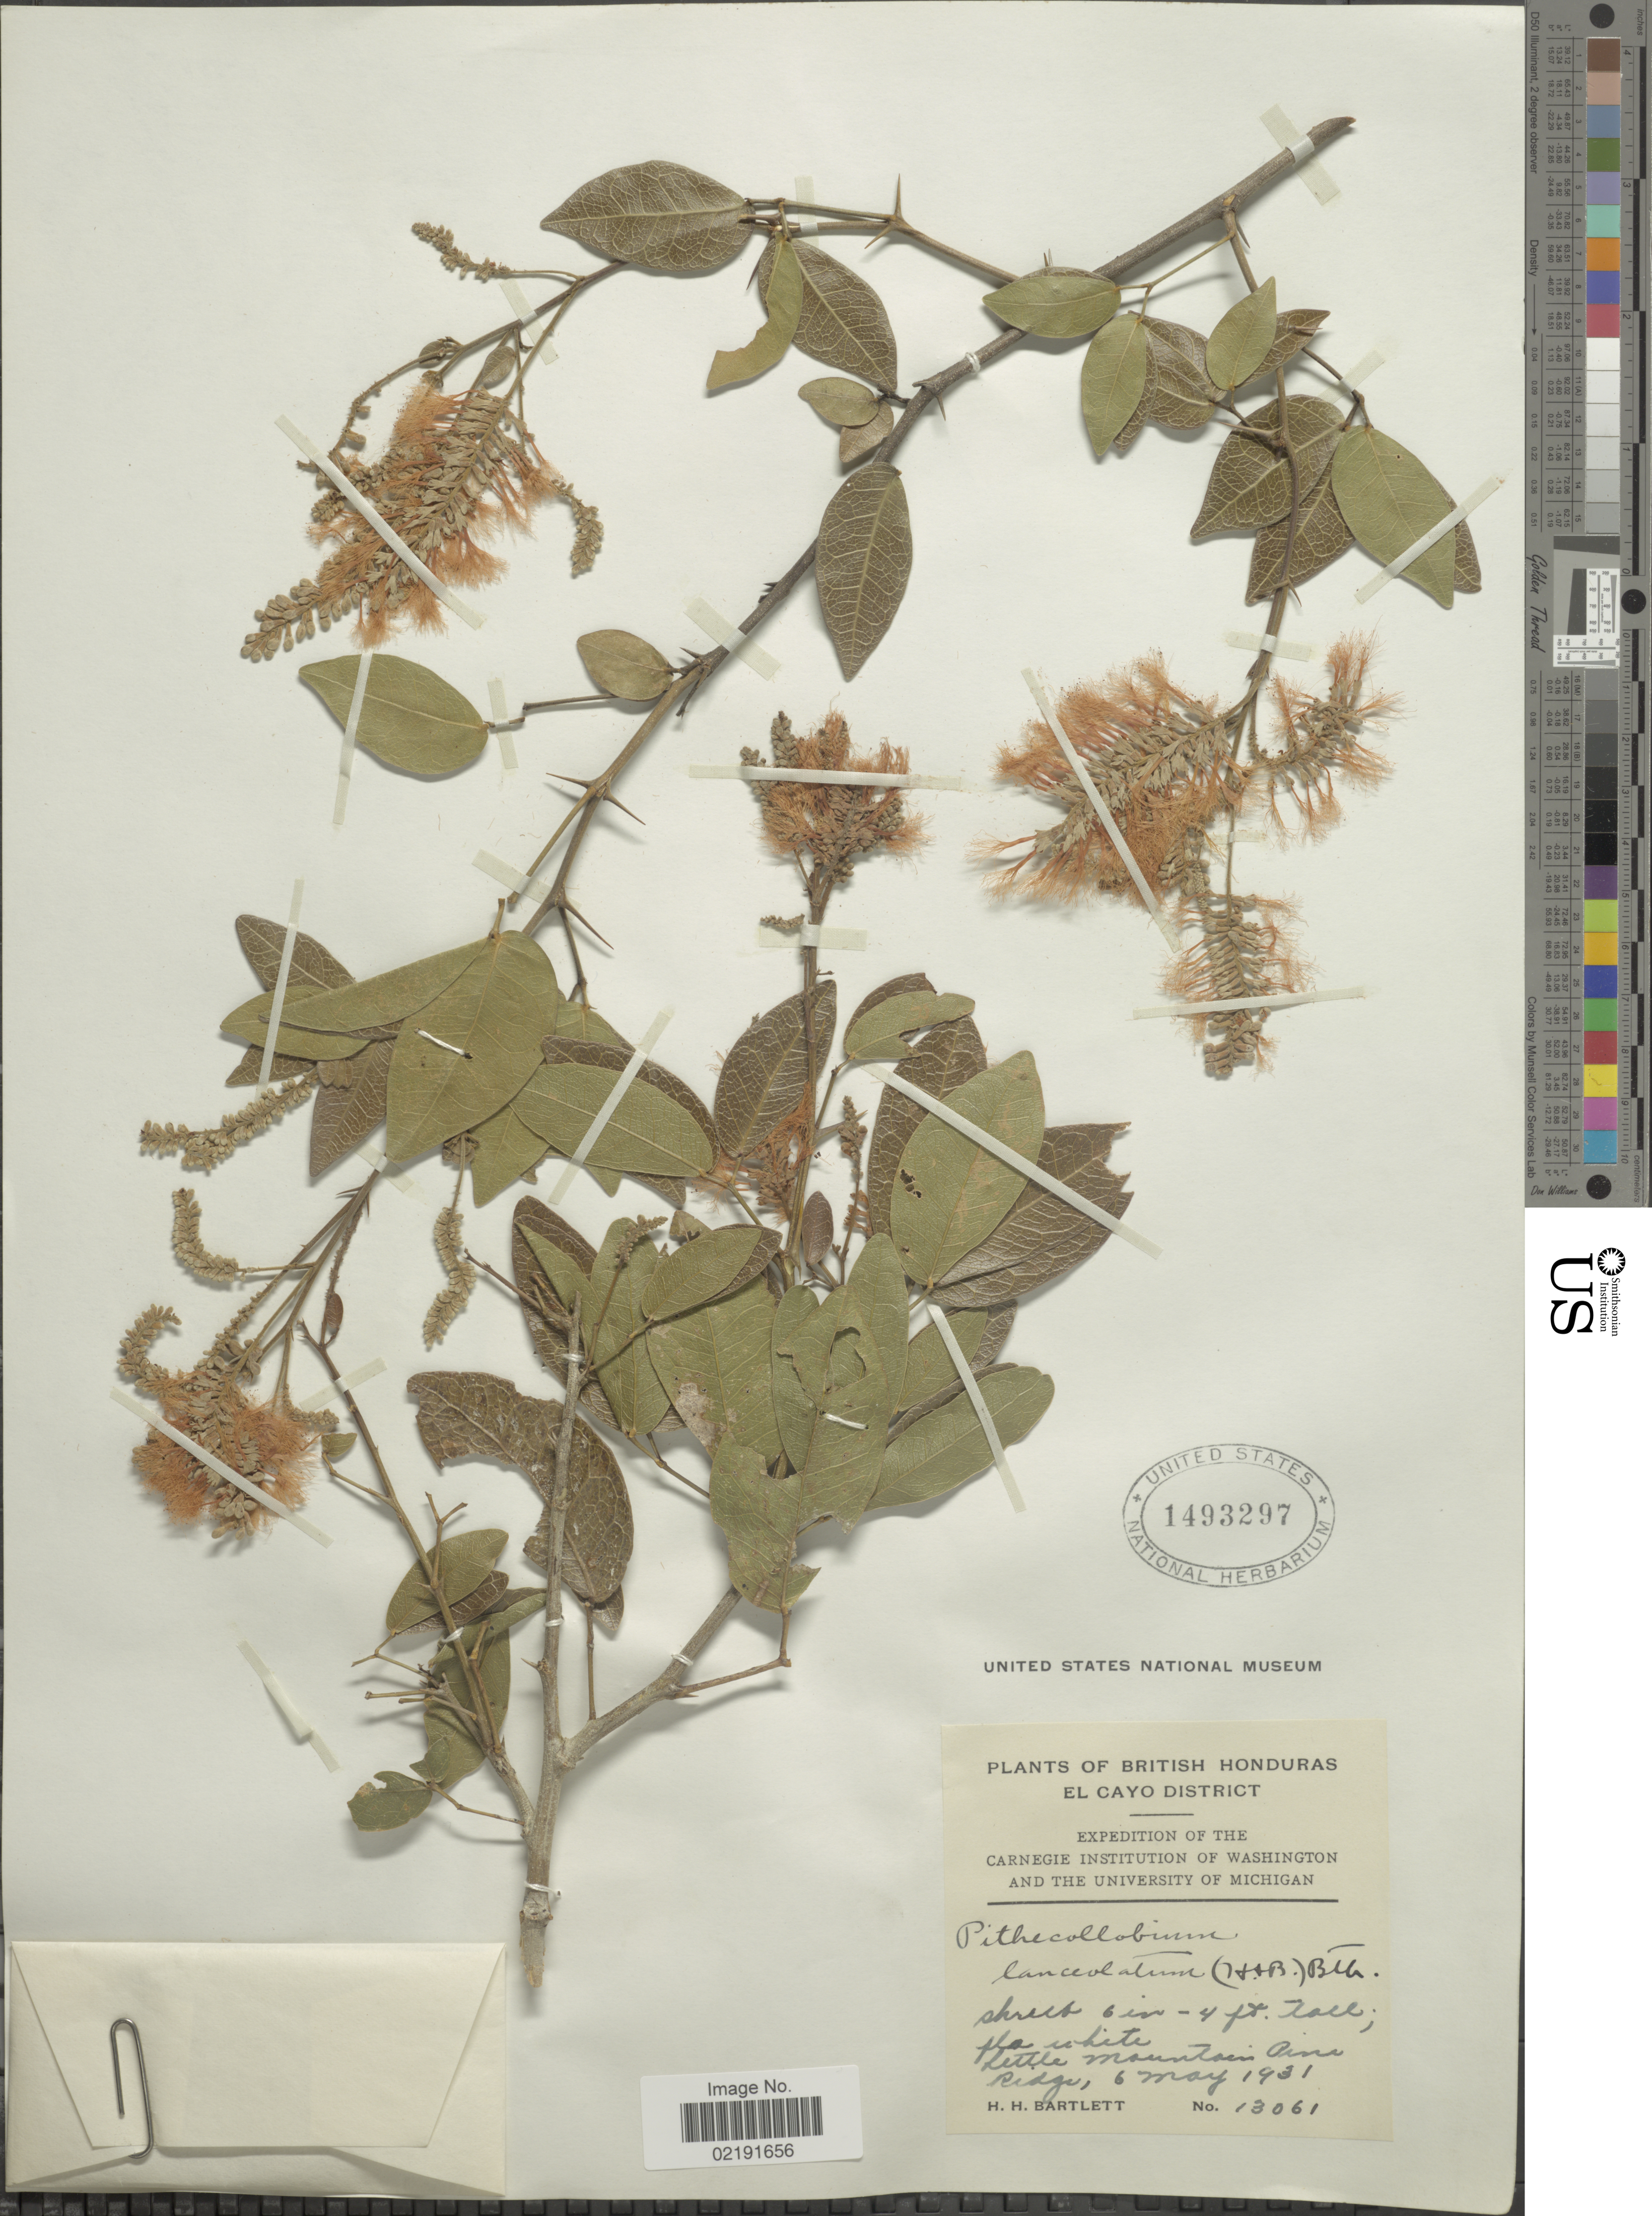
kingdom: Plantae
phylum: Tracheophyta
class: Magnoliopsida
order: Fabales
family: Fabaceae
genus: Pithecellobium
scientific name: Pithecellobium lanceolatum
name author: (Humb. & Bonpl. ex Willd.) Benth.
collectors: H. H. Bartlett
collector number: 13061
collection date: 1931-05-06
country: Belize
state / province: Cayo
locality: British Honduras. El Cayo District. Little Mountain Pine Ridge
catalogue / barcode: US 1493297